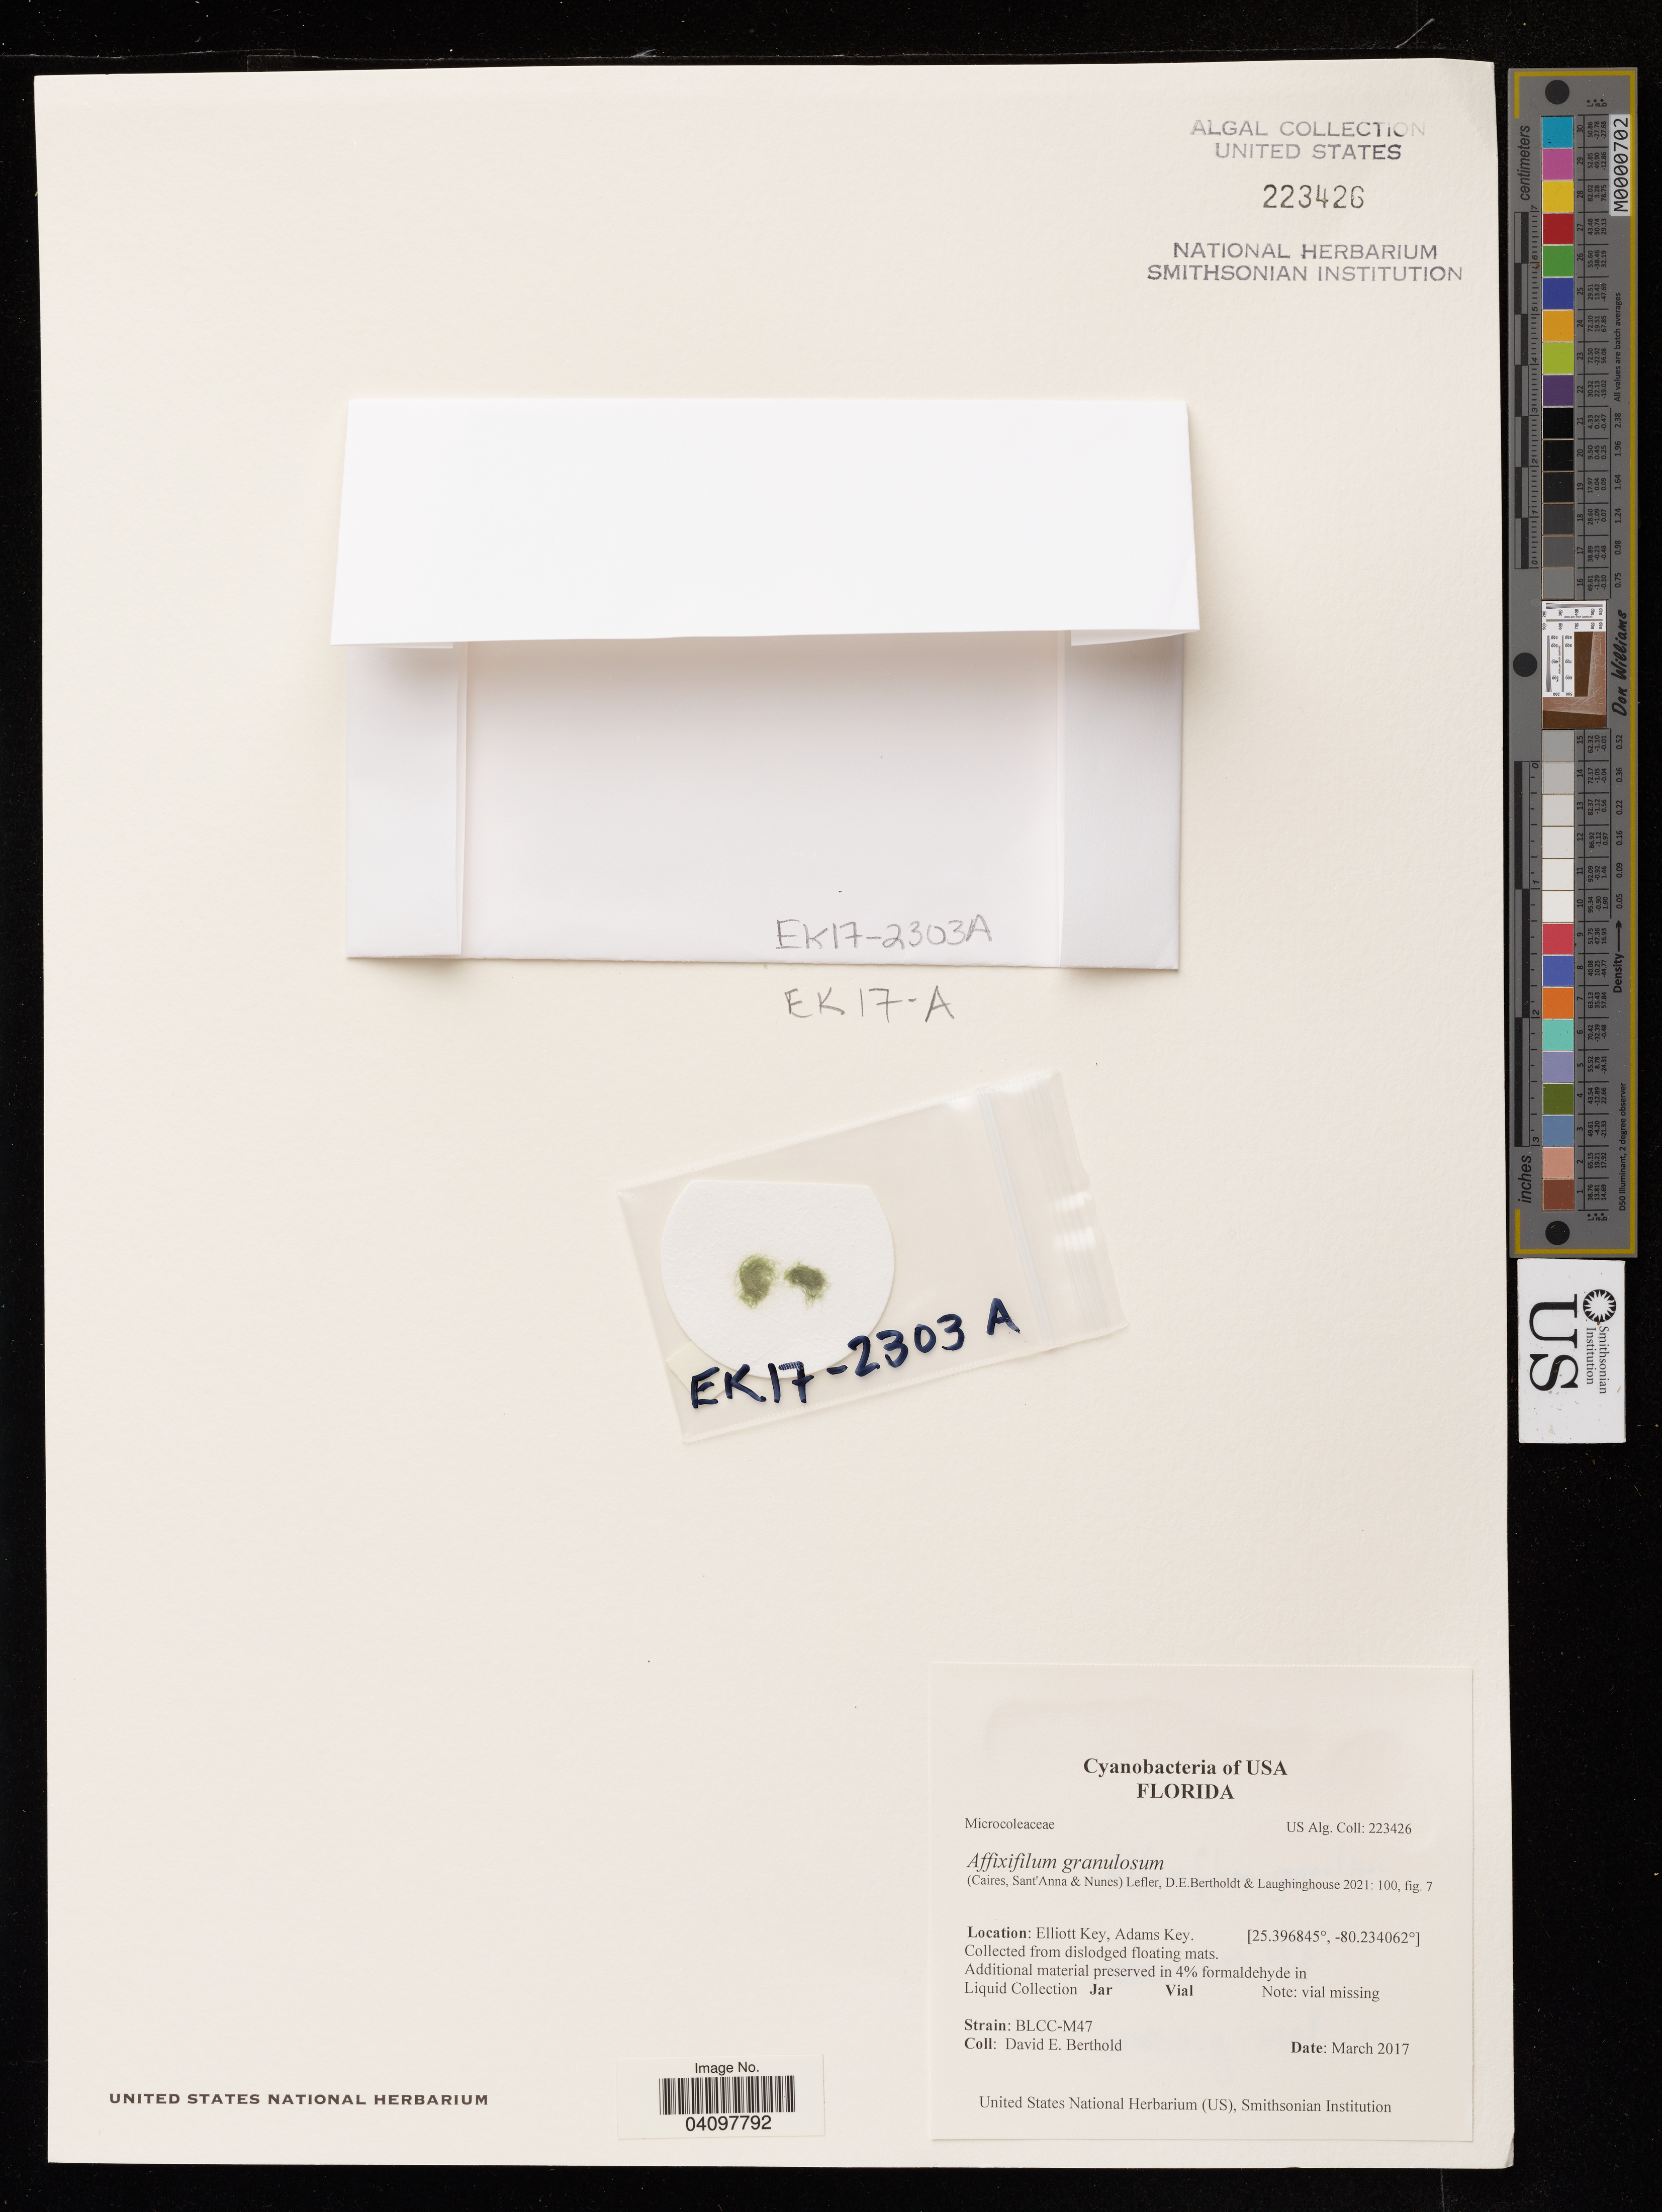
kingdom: Bacteria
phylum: Cyanobacteria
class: Cyanobacteriia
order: Cyanobacteriales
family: Microcoleaceae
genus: Affixifilum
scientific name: Affixifilum granulosum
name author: (Caires et al.) Lefler et al.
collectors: D. Berthold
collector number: BLCC-M47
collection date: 2017-03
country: United States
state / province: Florida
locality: Elliott Key, Adams Key.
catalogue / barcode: US 223426